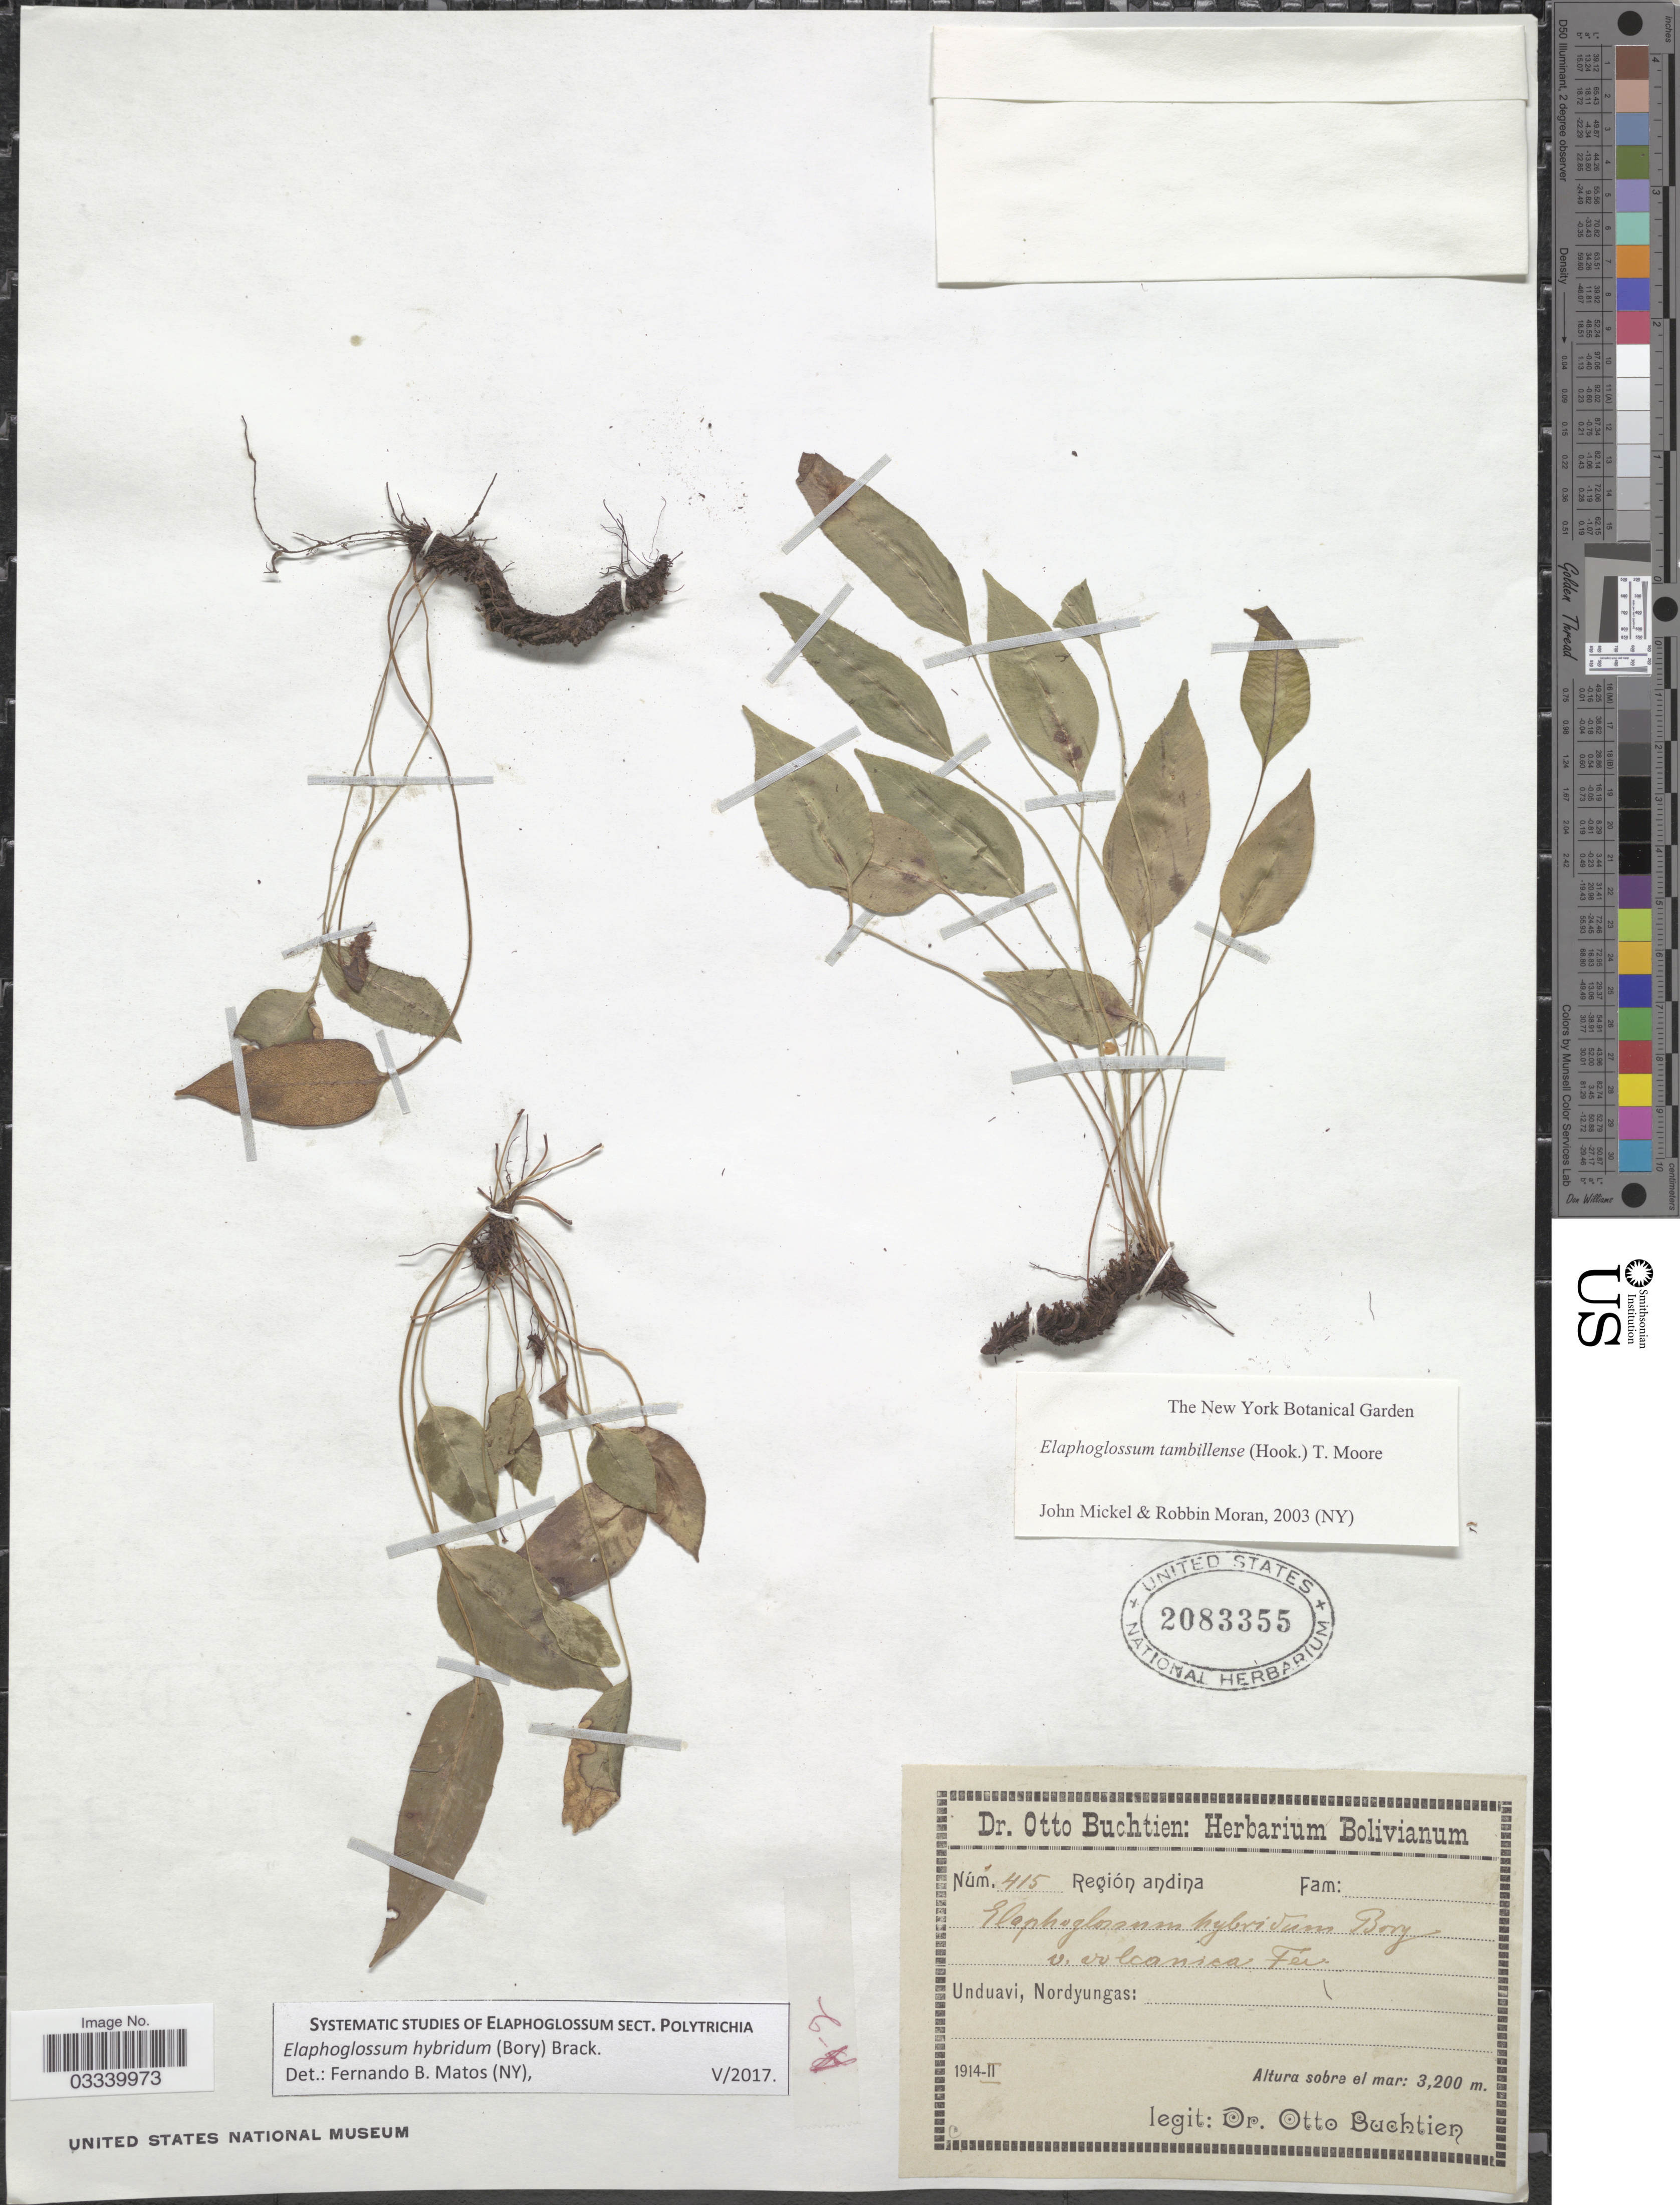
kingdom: Plantae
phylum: Tracheophyta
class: Polypodiopsida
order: Polypodiales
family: Dryopteridaceae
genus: Elaphoglossum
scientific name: Elaphoglossum hybridum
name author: (Bory) T. Moore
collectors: O. Buchtien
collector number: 415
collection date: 1914-02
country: Bolivia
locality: Región andina. Unduavi, Nordyungas.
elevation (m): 3200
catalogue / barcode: US 2083355